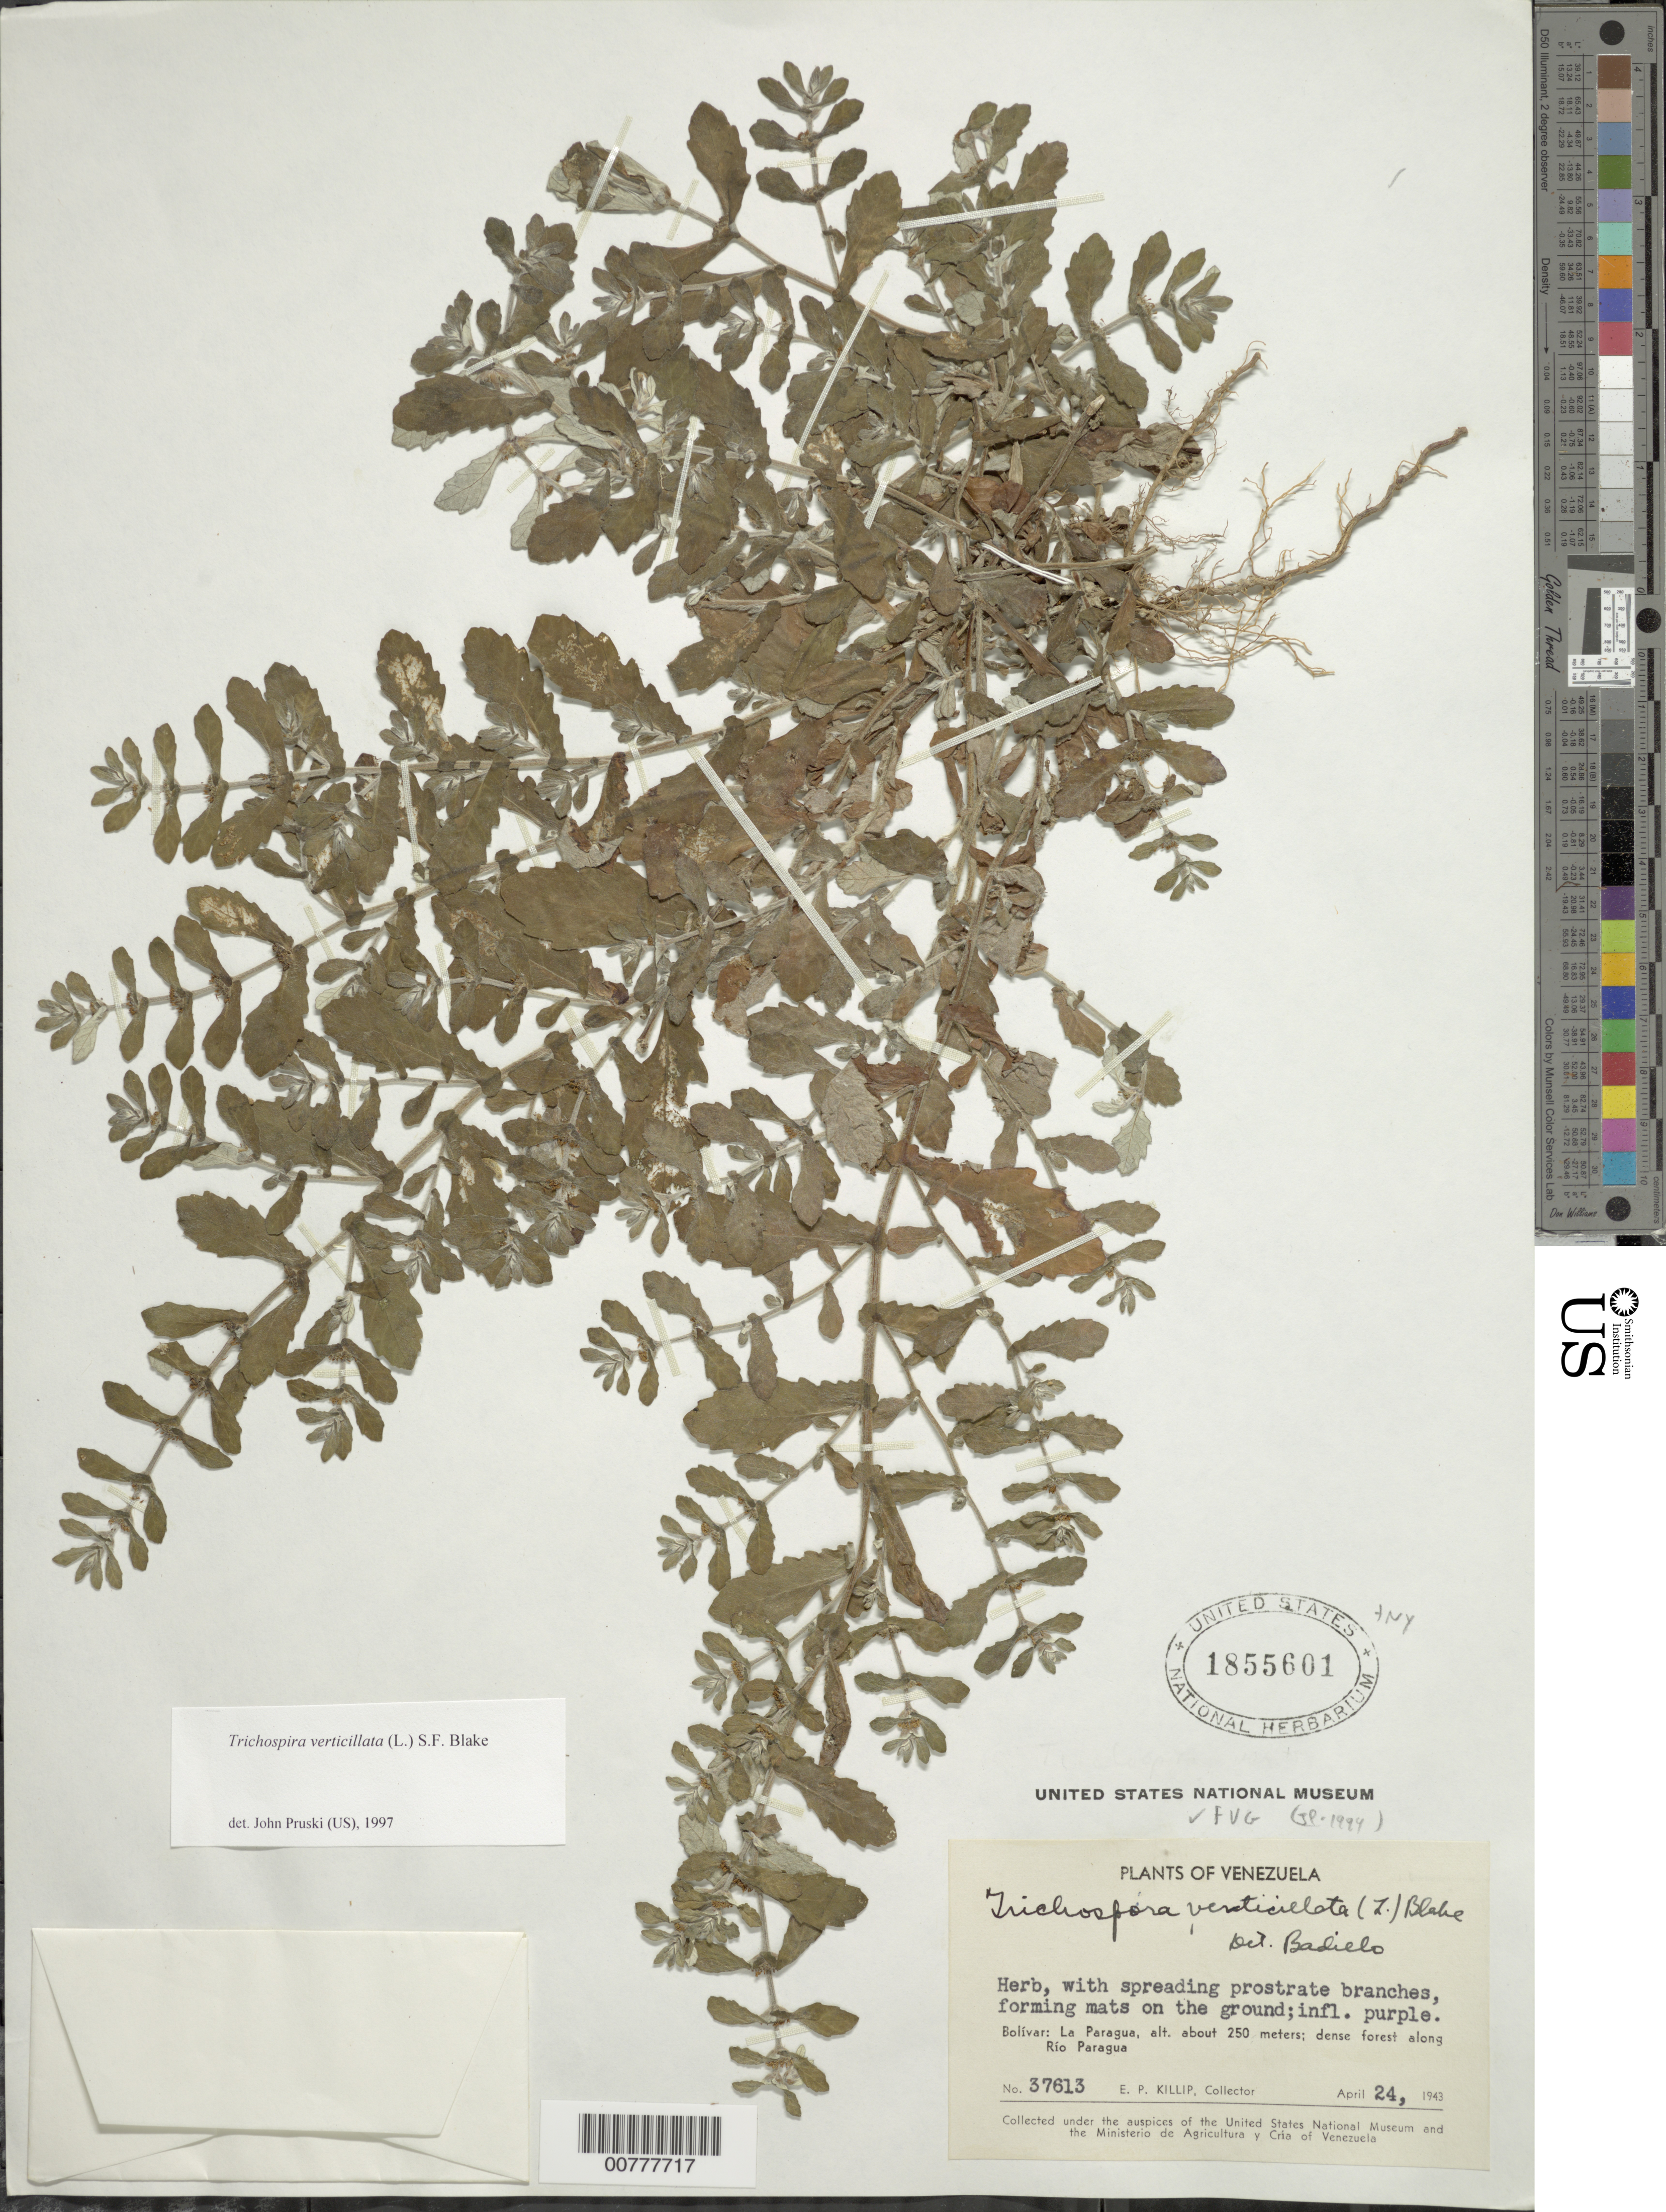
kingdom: Plantae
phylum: Tracheophyta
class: Magnoliopsida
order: Asterales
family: Asteraceae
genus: Trichospira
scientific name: Trichospira verticillata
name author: (L.) S.F. Blake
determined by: Pruski, J. F.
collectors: E. P. Killip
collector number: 37613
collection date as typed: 24-Apr-43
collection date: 1943-04-24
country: Venezuela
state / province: Bolívar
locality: La Paragua, along Río Paragua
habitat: Dense forest along Rio Paragua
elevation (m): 250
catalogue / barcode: US 1855601